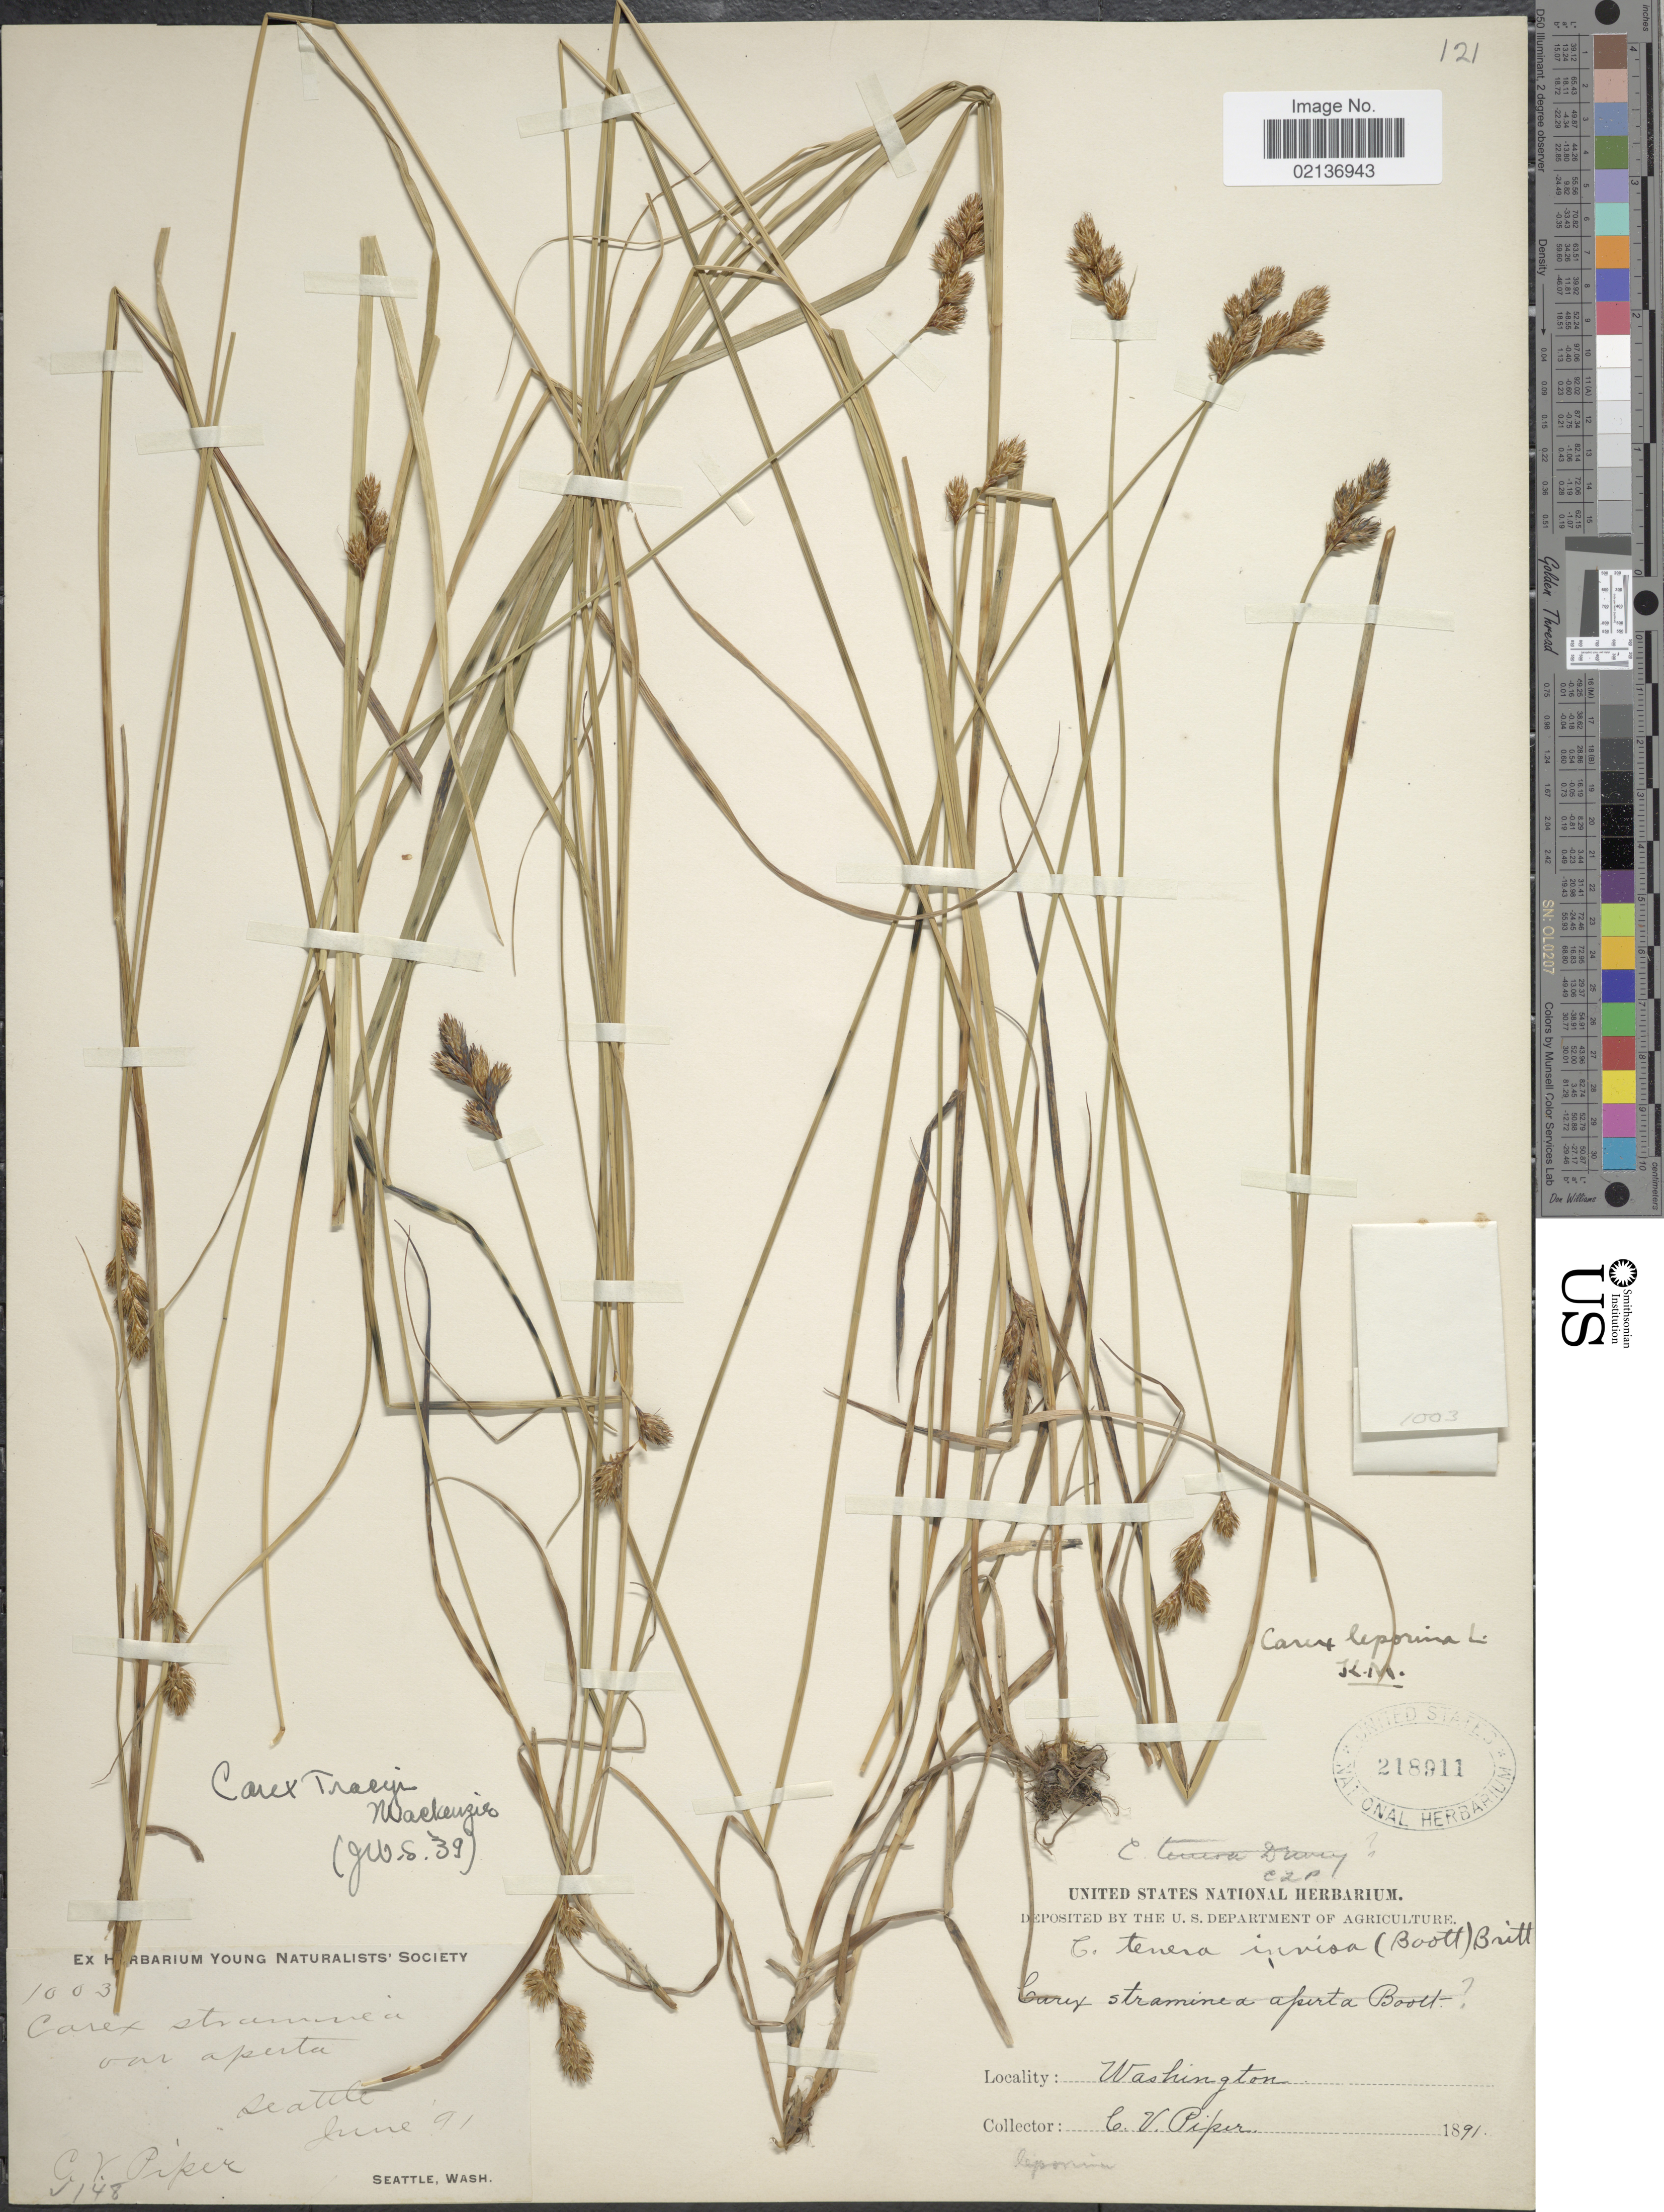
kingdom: Plantae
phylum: Tracheophyta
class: Liliopsida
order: Poales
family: Cyperaceae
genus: Carex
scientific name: Carex tracyi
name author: Mack.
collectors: C. V. Piper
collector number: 1003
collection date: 1891-06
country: United States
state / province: Washington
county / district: King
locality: Seattle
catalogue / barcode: US 218911